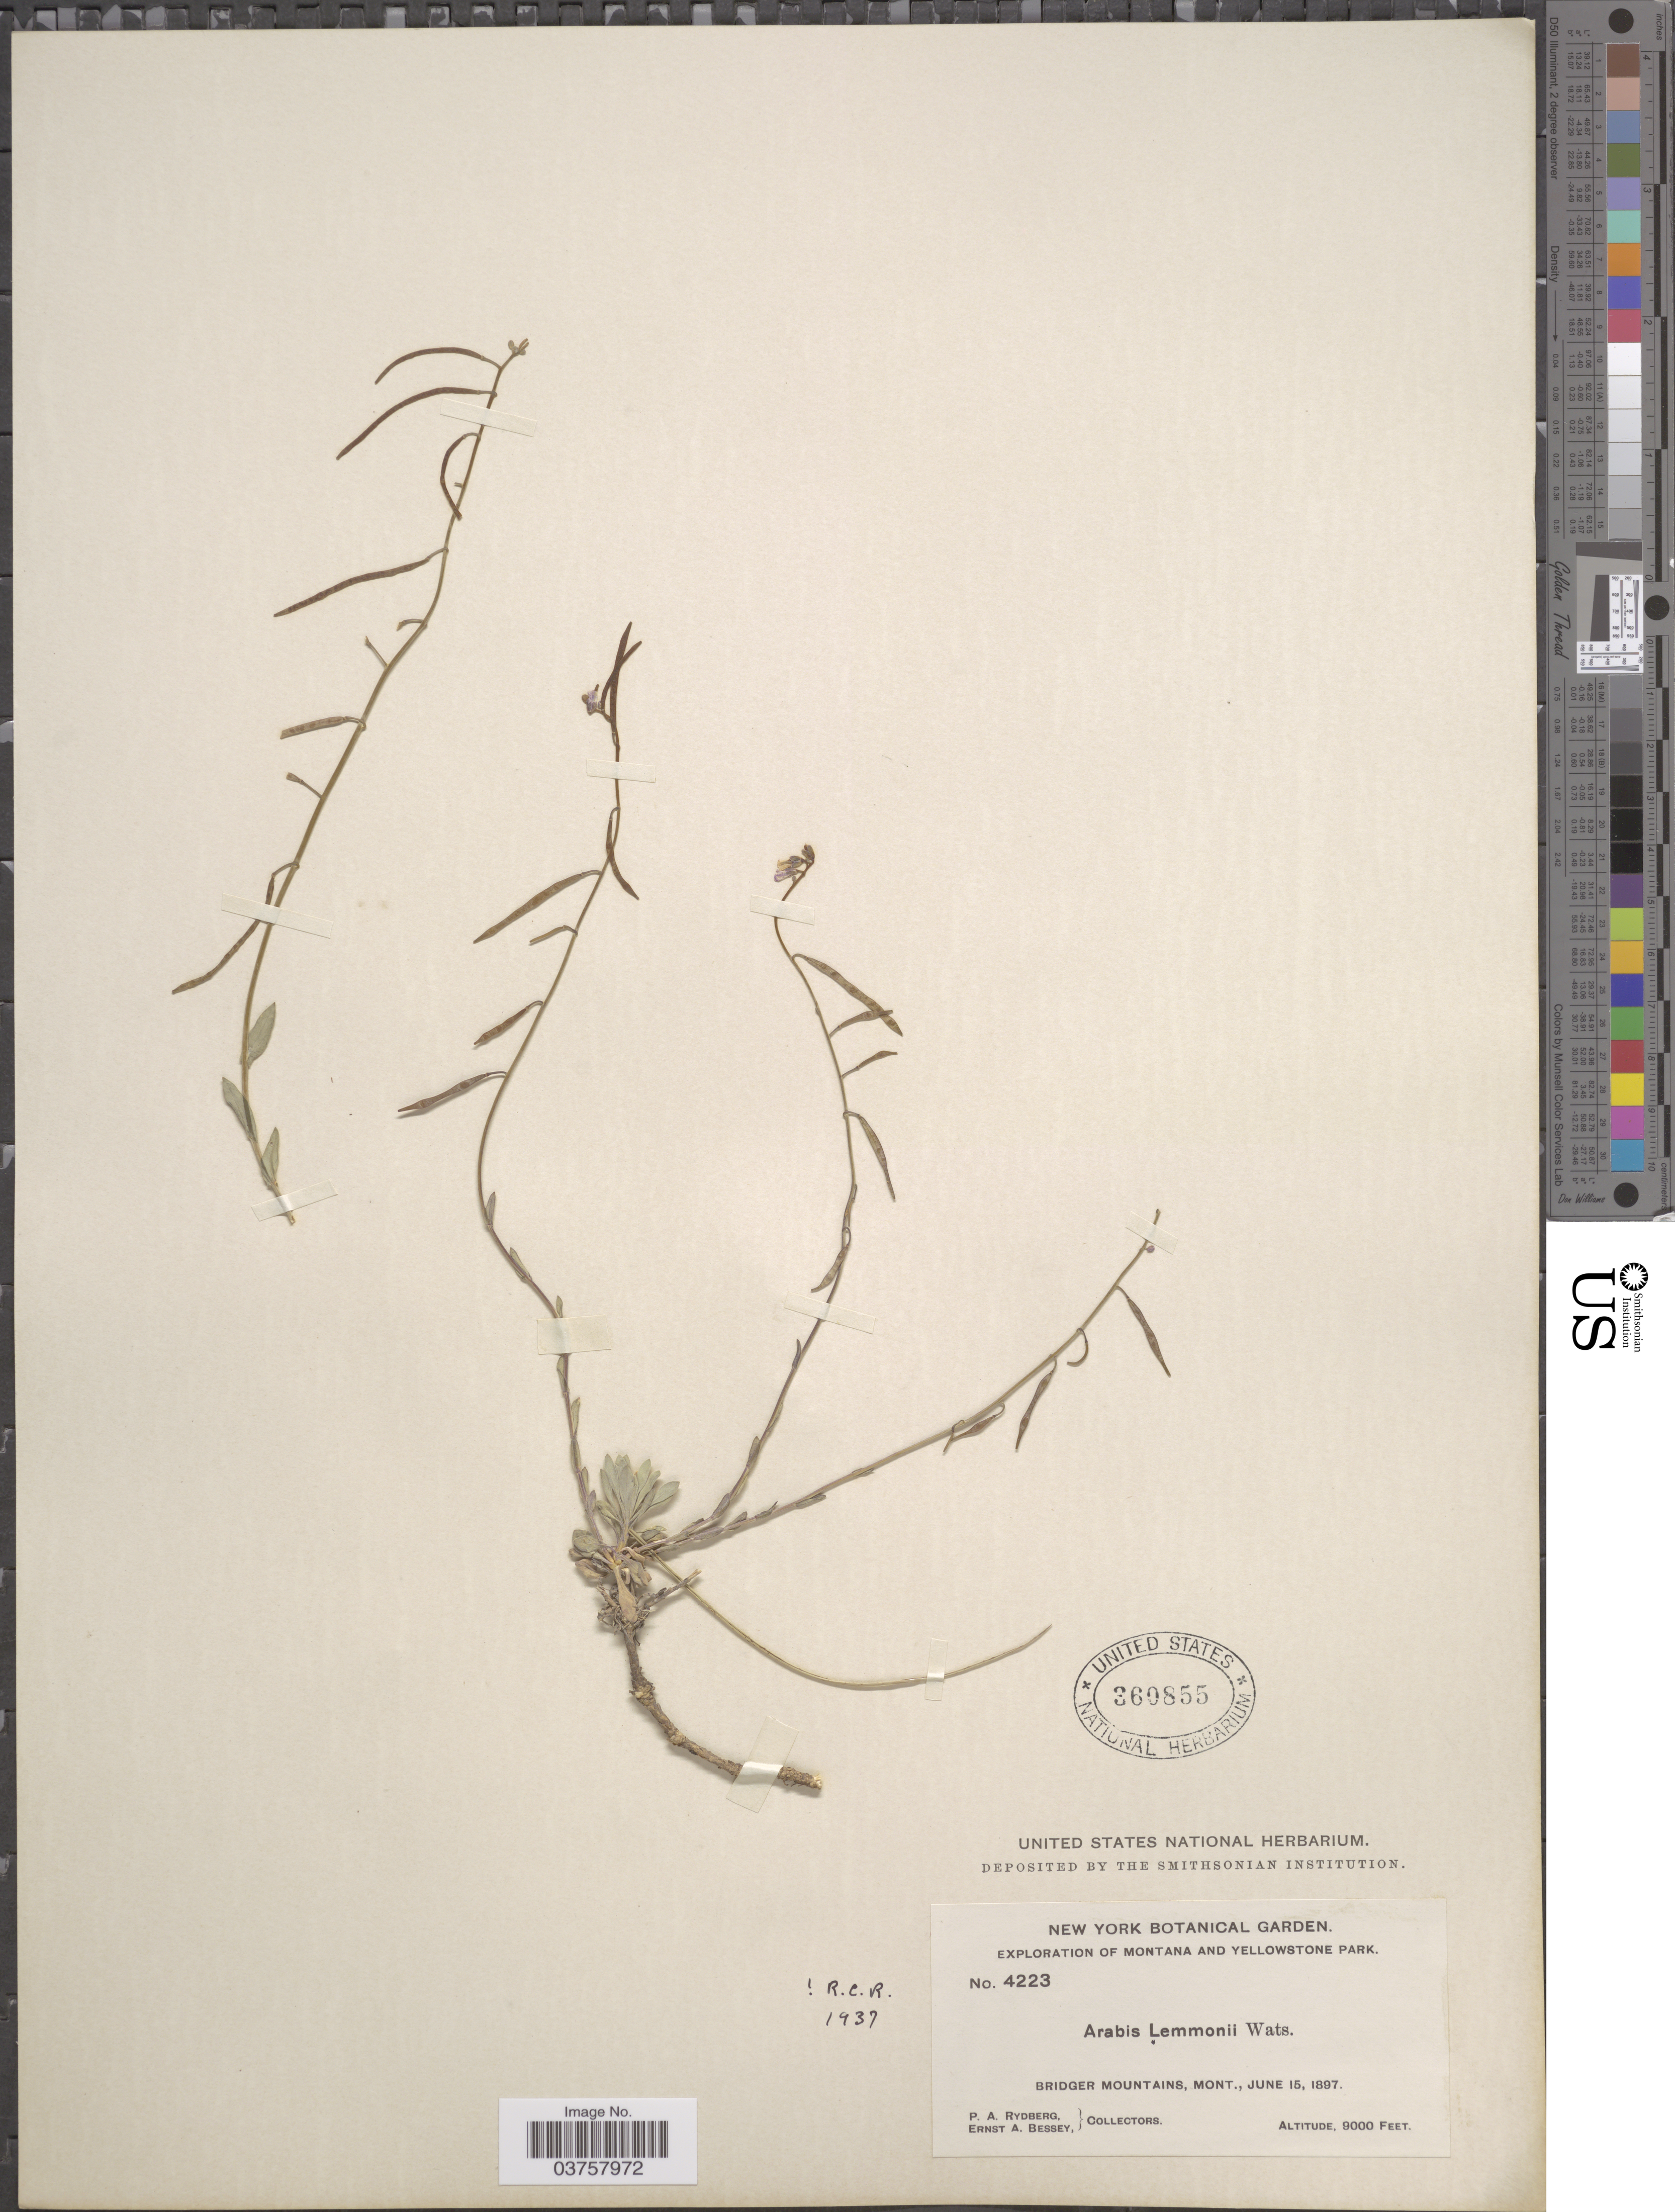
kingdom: Plantae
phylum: Tracheophyta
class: Magnoliopsida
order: Brassicales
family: Brassicaceae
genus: Arabis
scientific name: Arabis lemmonii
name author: S. Watson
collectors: P. A. Rydberg & E. A. Bessey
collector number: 4223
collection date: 1897-06-15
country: United States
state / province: Montana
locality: Yellowstone Park. Bridger Mountains.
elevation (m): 2743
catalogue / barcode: US 360855